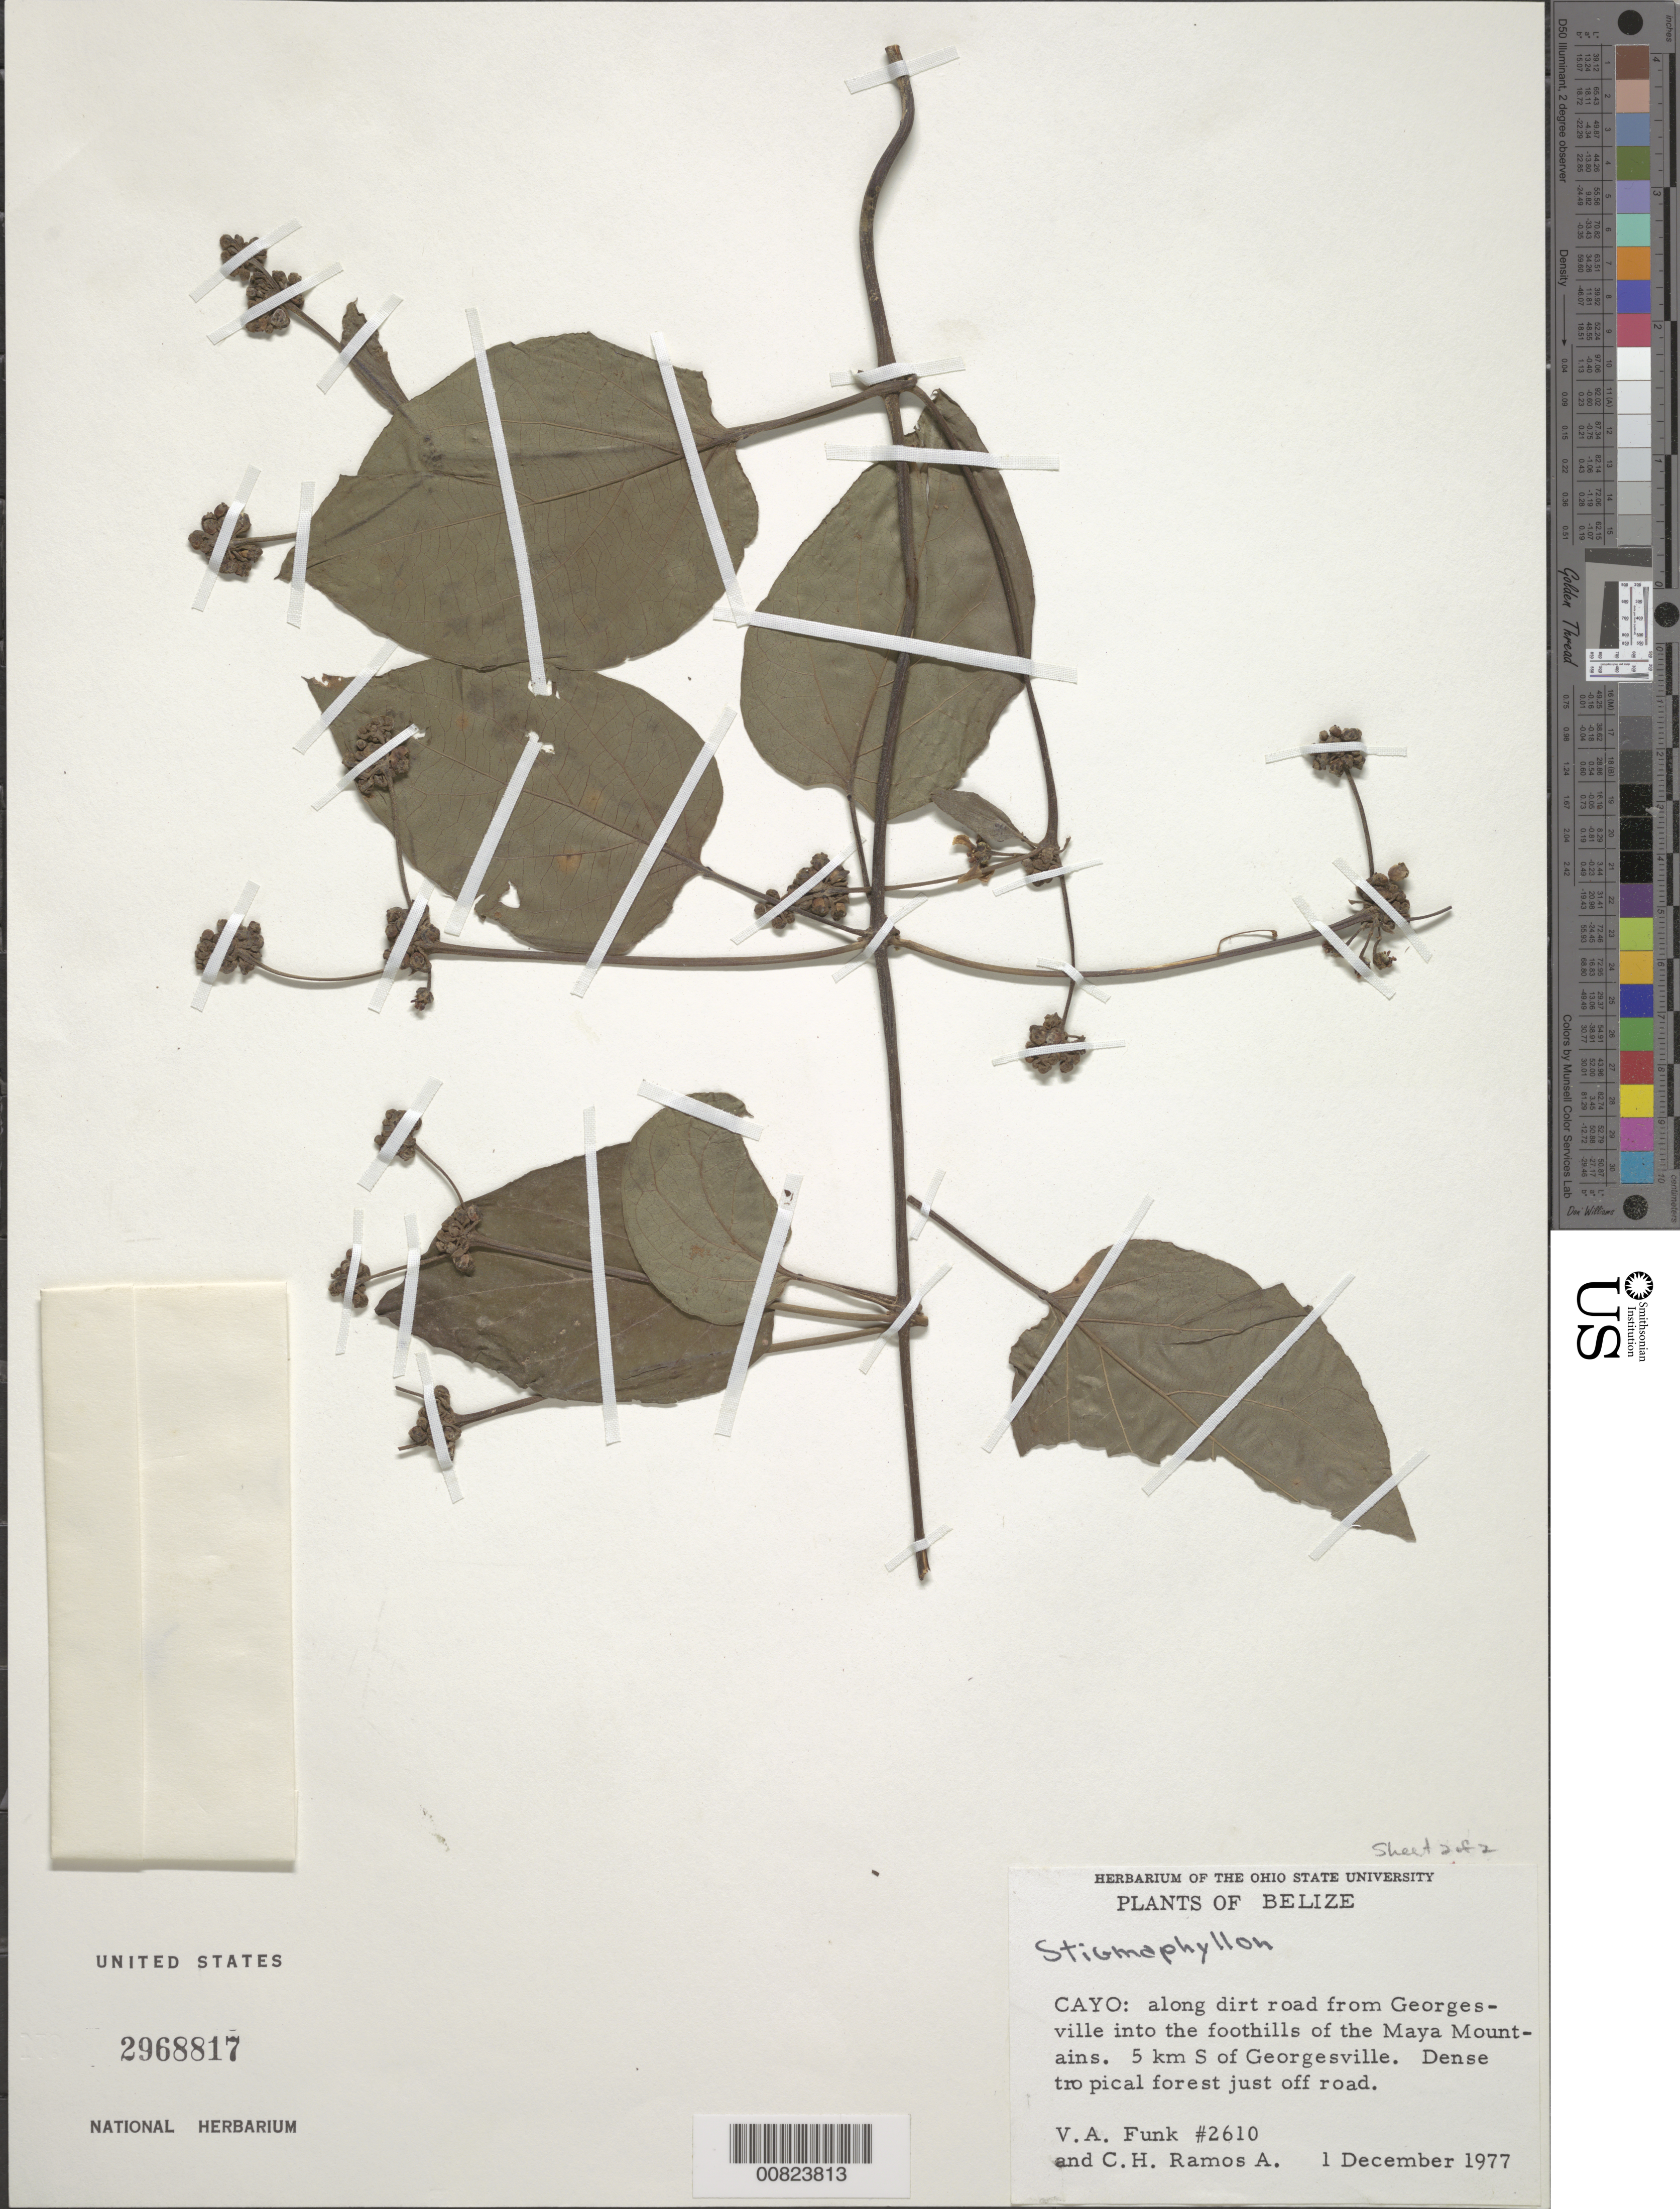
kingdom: Plantae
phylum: Tracheophyta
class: Magnoliopsida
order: Malpighiales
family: Malpighiaceae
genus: Stigmaphyllon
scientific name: Stigmaphyllon sp.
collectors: V. Funk & C. Ramos A.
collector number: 2610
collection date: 1977-12-01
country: Belize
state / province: Cayo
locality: Along dirt road from Georges-ville into the foothills of the Maya Mountains. 5 km S of Georgesville.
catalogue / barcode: US 2968817